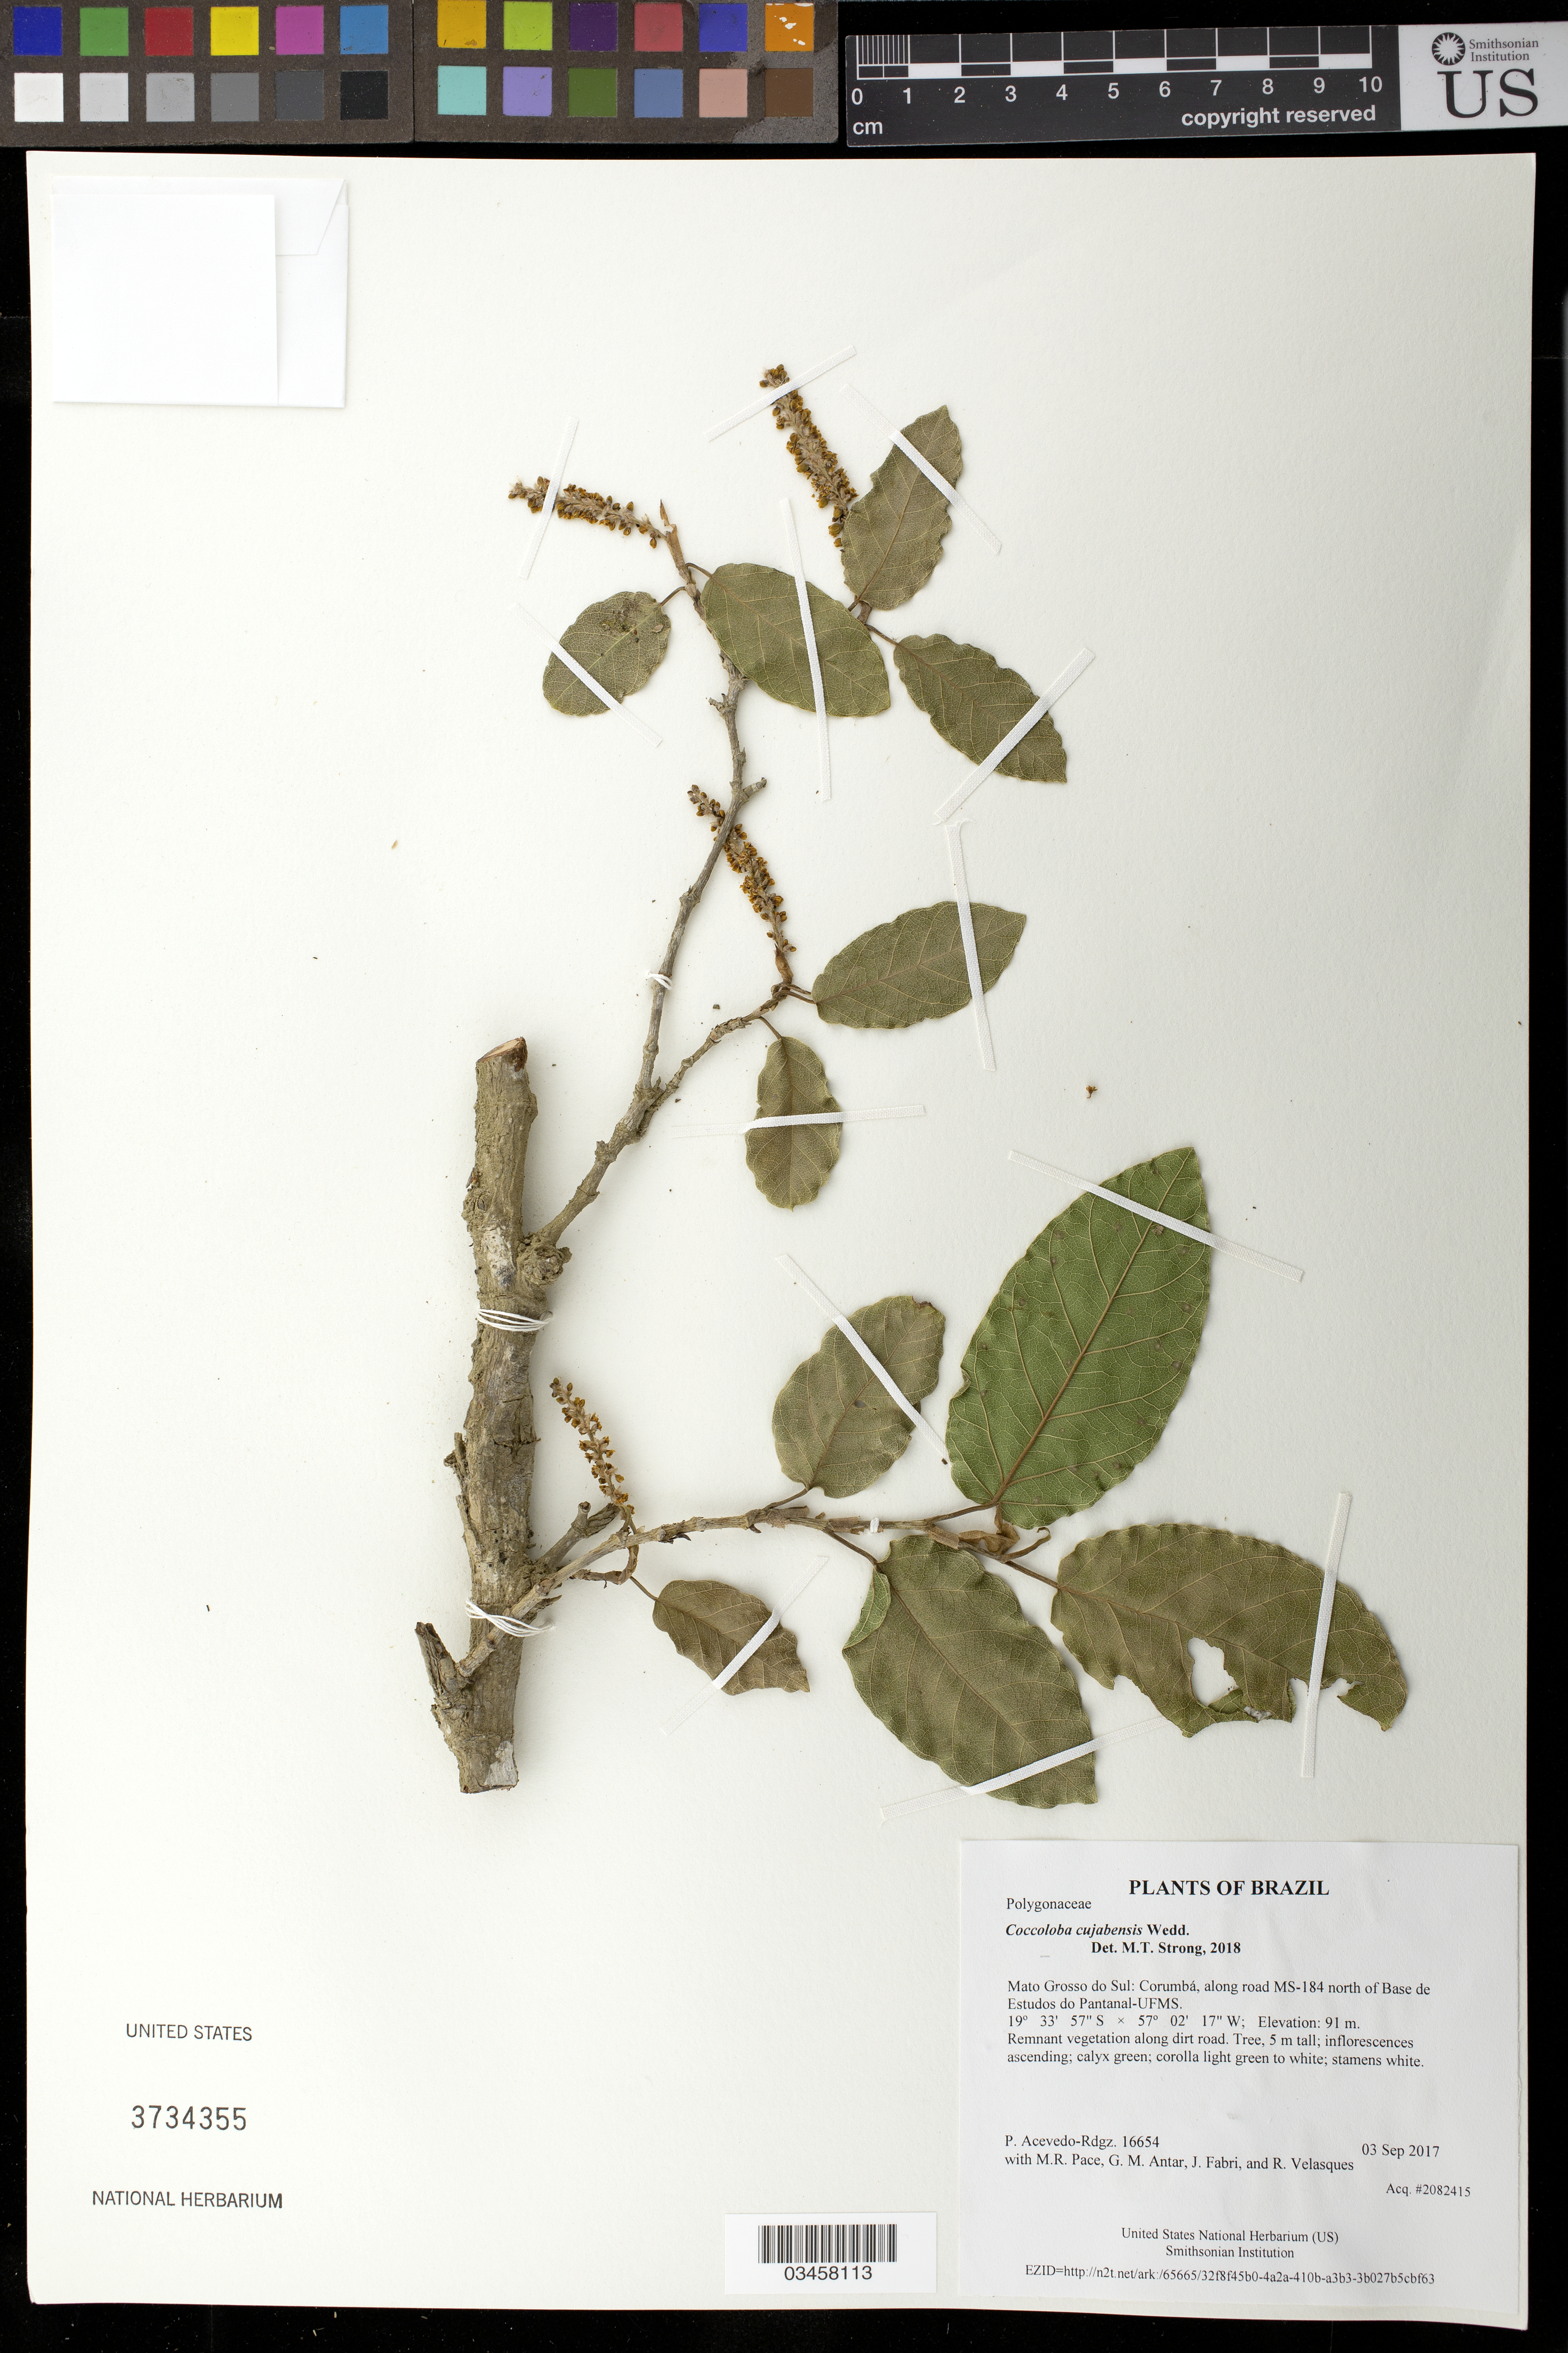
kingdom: Plantae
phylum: Tracheophyta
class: Magnoliopsida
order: Caryophyllales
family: Polygonaceae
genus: Coccoloba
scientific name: Coccoloba cujabensis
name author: Wedd.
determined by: Strong, Mark T., (BOT), Smithsonian Institution - National Museum of Natural History (UNITED STATES)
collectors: P. Acevedo-Rodr., M. R. Pace, G. M. Antar, J. Fabri & R. Velasques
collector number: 16654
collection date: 2017-09-03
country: Brazil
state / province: Mato Grosso do Sul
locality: Corumbá, along road MS-184 north of Base de Estudos do Pantanal-UFMS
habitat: Remnant vegetation along dirt road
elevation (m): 91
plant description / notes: US, NY, MO, K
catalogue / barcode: US 3734355